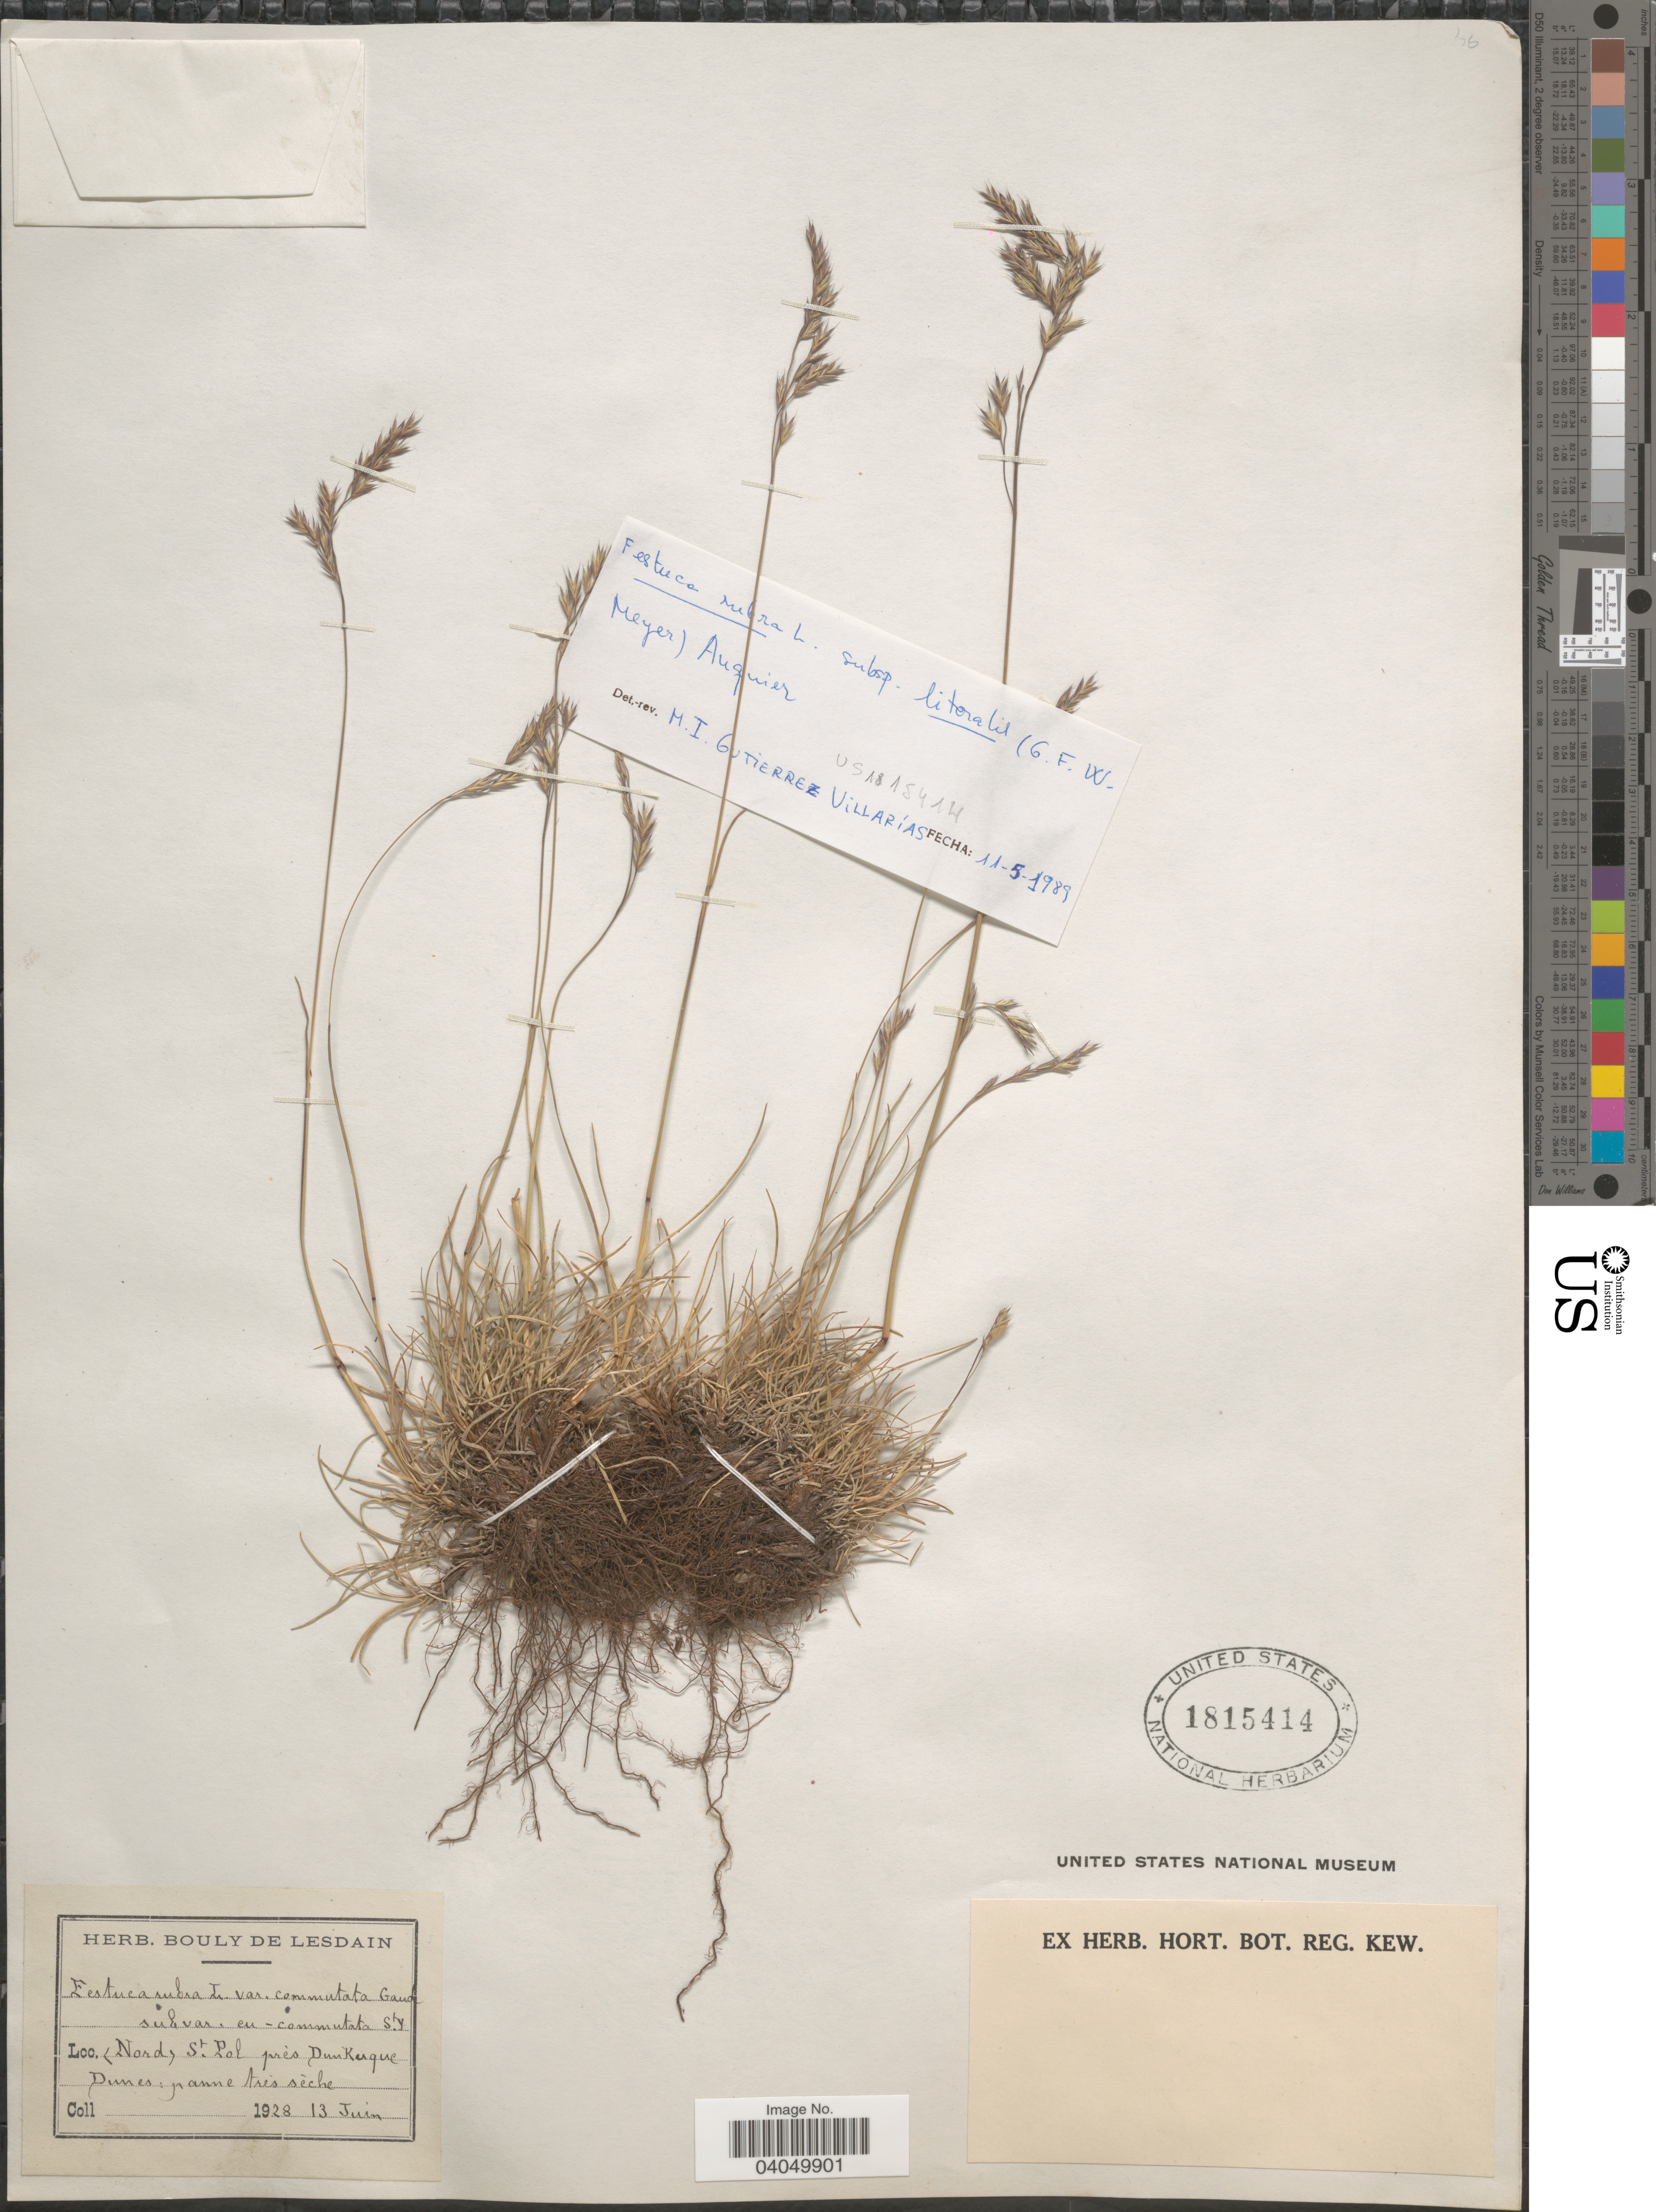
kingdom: Plantae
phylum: Tracheophyta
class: Liliopsida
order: Poales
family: Poaceae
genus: Festuca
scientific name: Festuca rubra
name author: L.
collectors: ex Herb. Bouly De Lesdain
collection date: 1928-06-13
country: France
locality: {Nord} St. Pol près DunKuque. Dunes: panne trés sèche.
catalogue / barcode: US 1815414